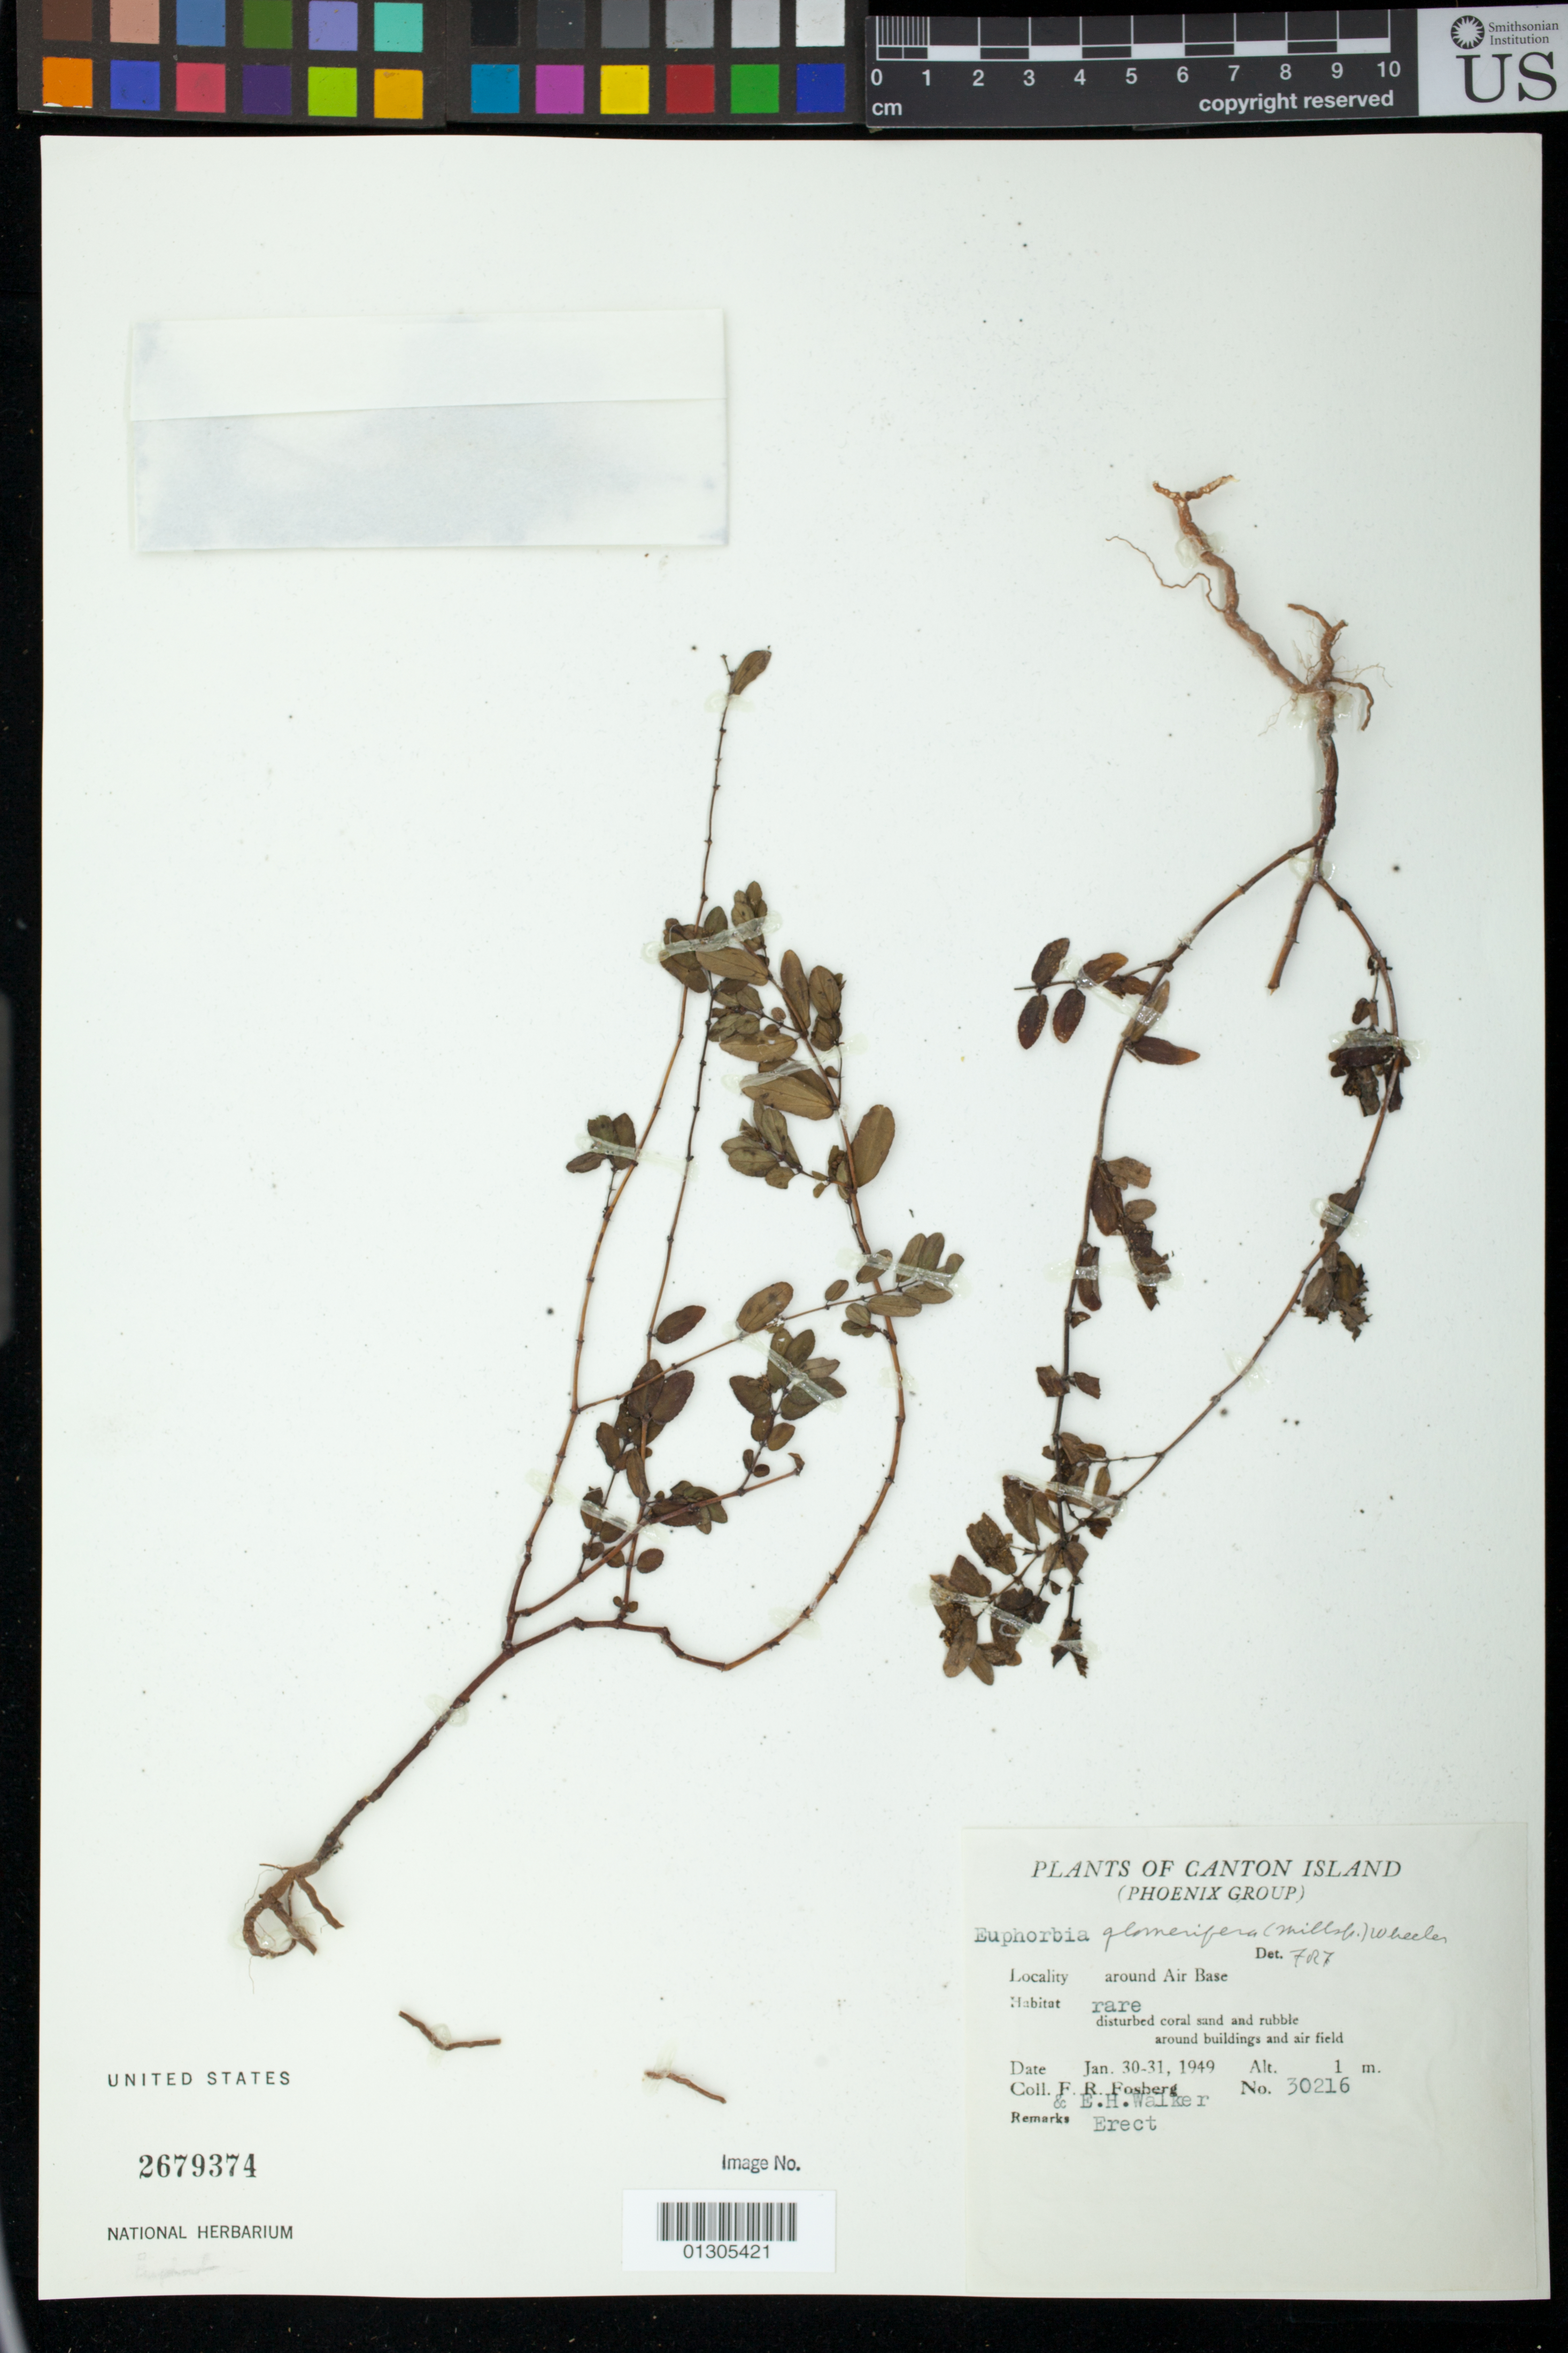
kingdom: Plantae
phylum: Tracheophyta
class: Magnoliopsida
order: Malpighiales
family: Euphorbiaceae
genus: Euphorbia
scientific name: Euphorbia hypericifolia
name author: L.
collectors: F. R. Fosberg & E. H. Walker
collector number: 30216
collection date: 1949-01-30/1949-01-31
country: Kiribati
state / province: Canton Island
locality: around Air Base. disturbed coral sand and rubble around buildings and airfield.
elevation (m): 1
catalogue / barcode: US 2679374